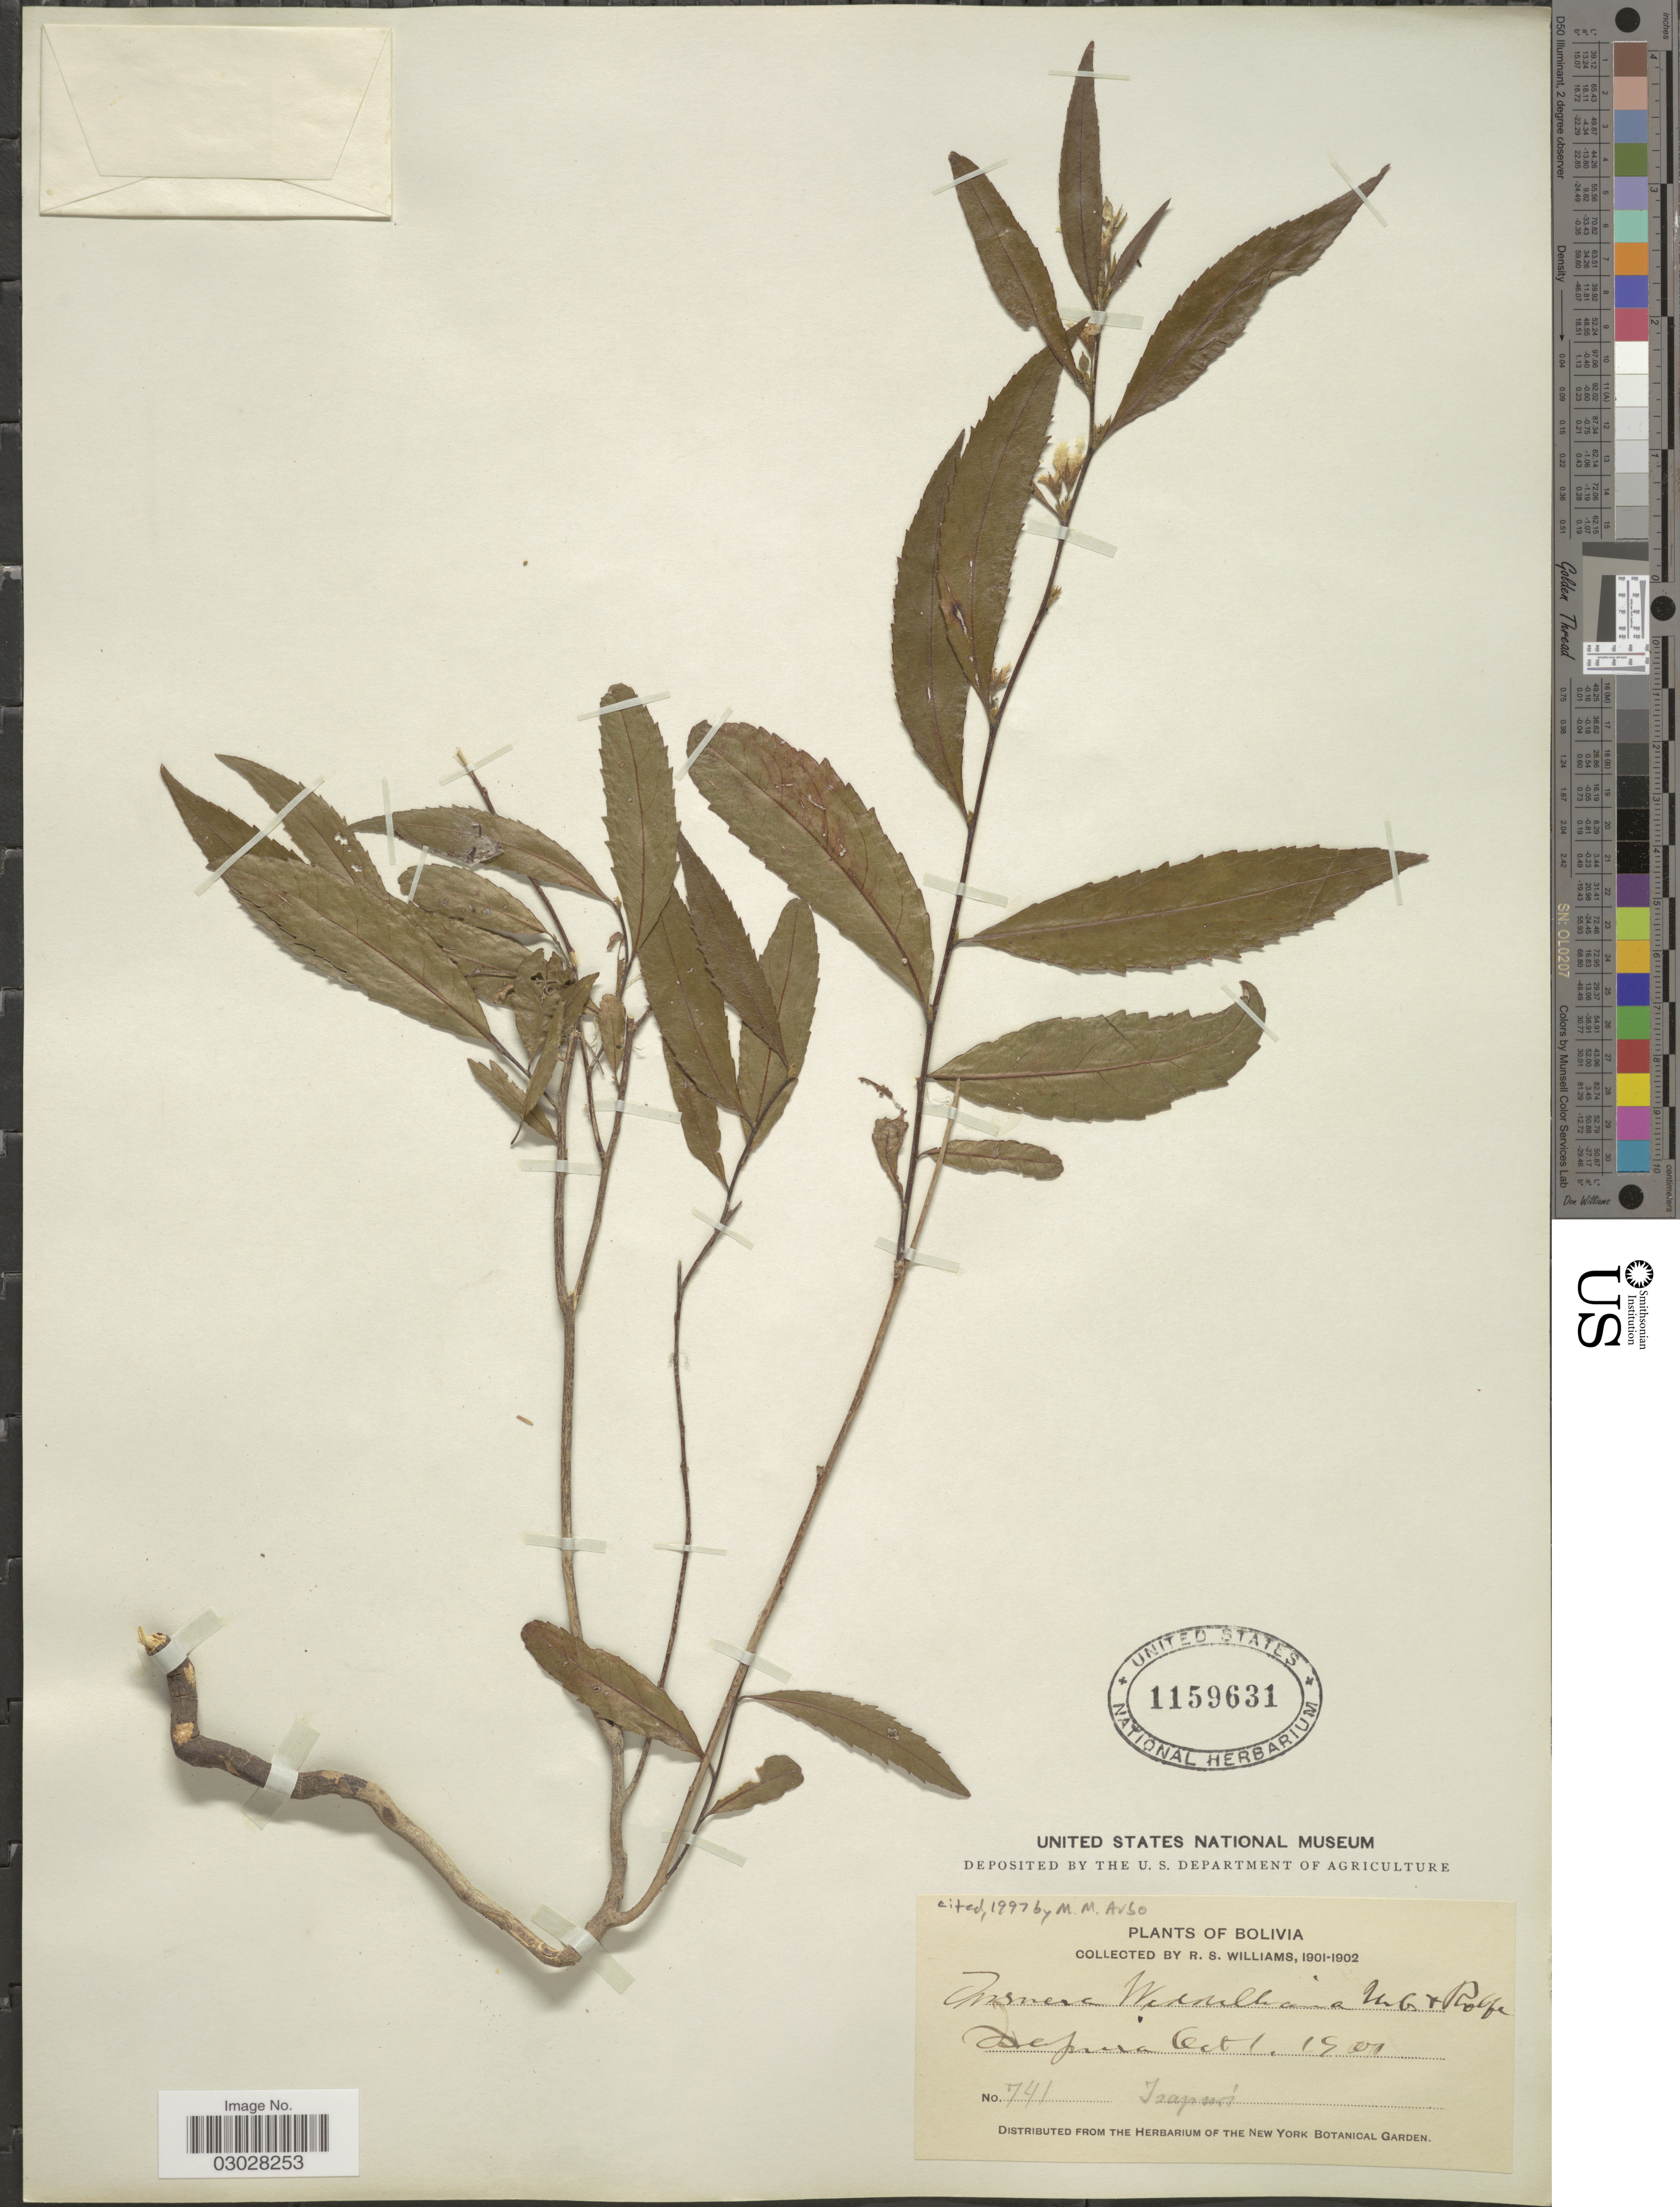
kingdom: Plantae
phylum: Tracheophyta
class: Magnoliopsida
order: Malpighiales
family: Turneraceae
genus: Turnera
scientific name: Turnera weddelliana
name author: Urb. & Rolfe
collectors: R. S. Williams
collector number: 741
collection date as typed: Oct. 1, 1901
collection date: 1901-10-01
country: Bolivia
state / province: La Páz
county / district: Larecaja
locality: Isupuri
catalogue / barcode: US 1159631